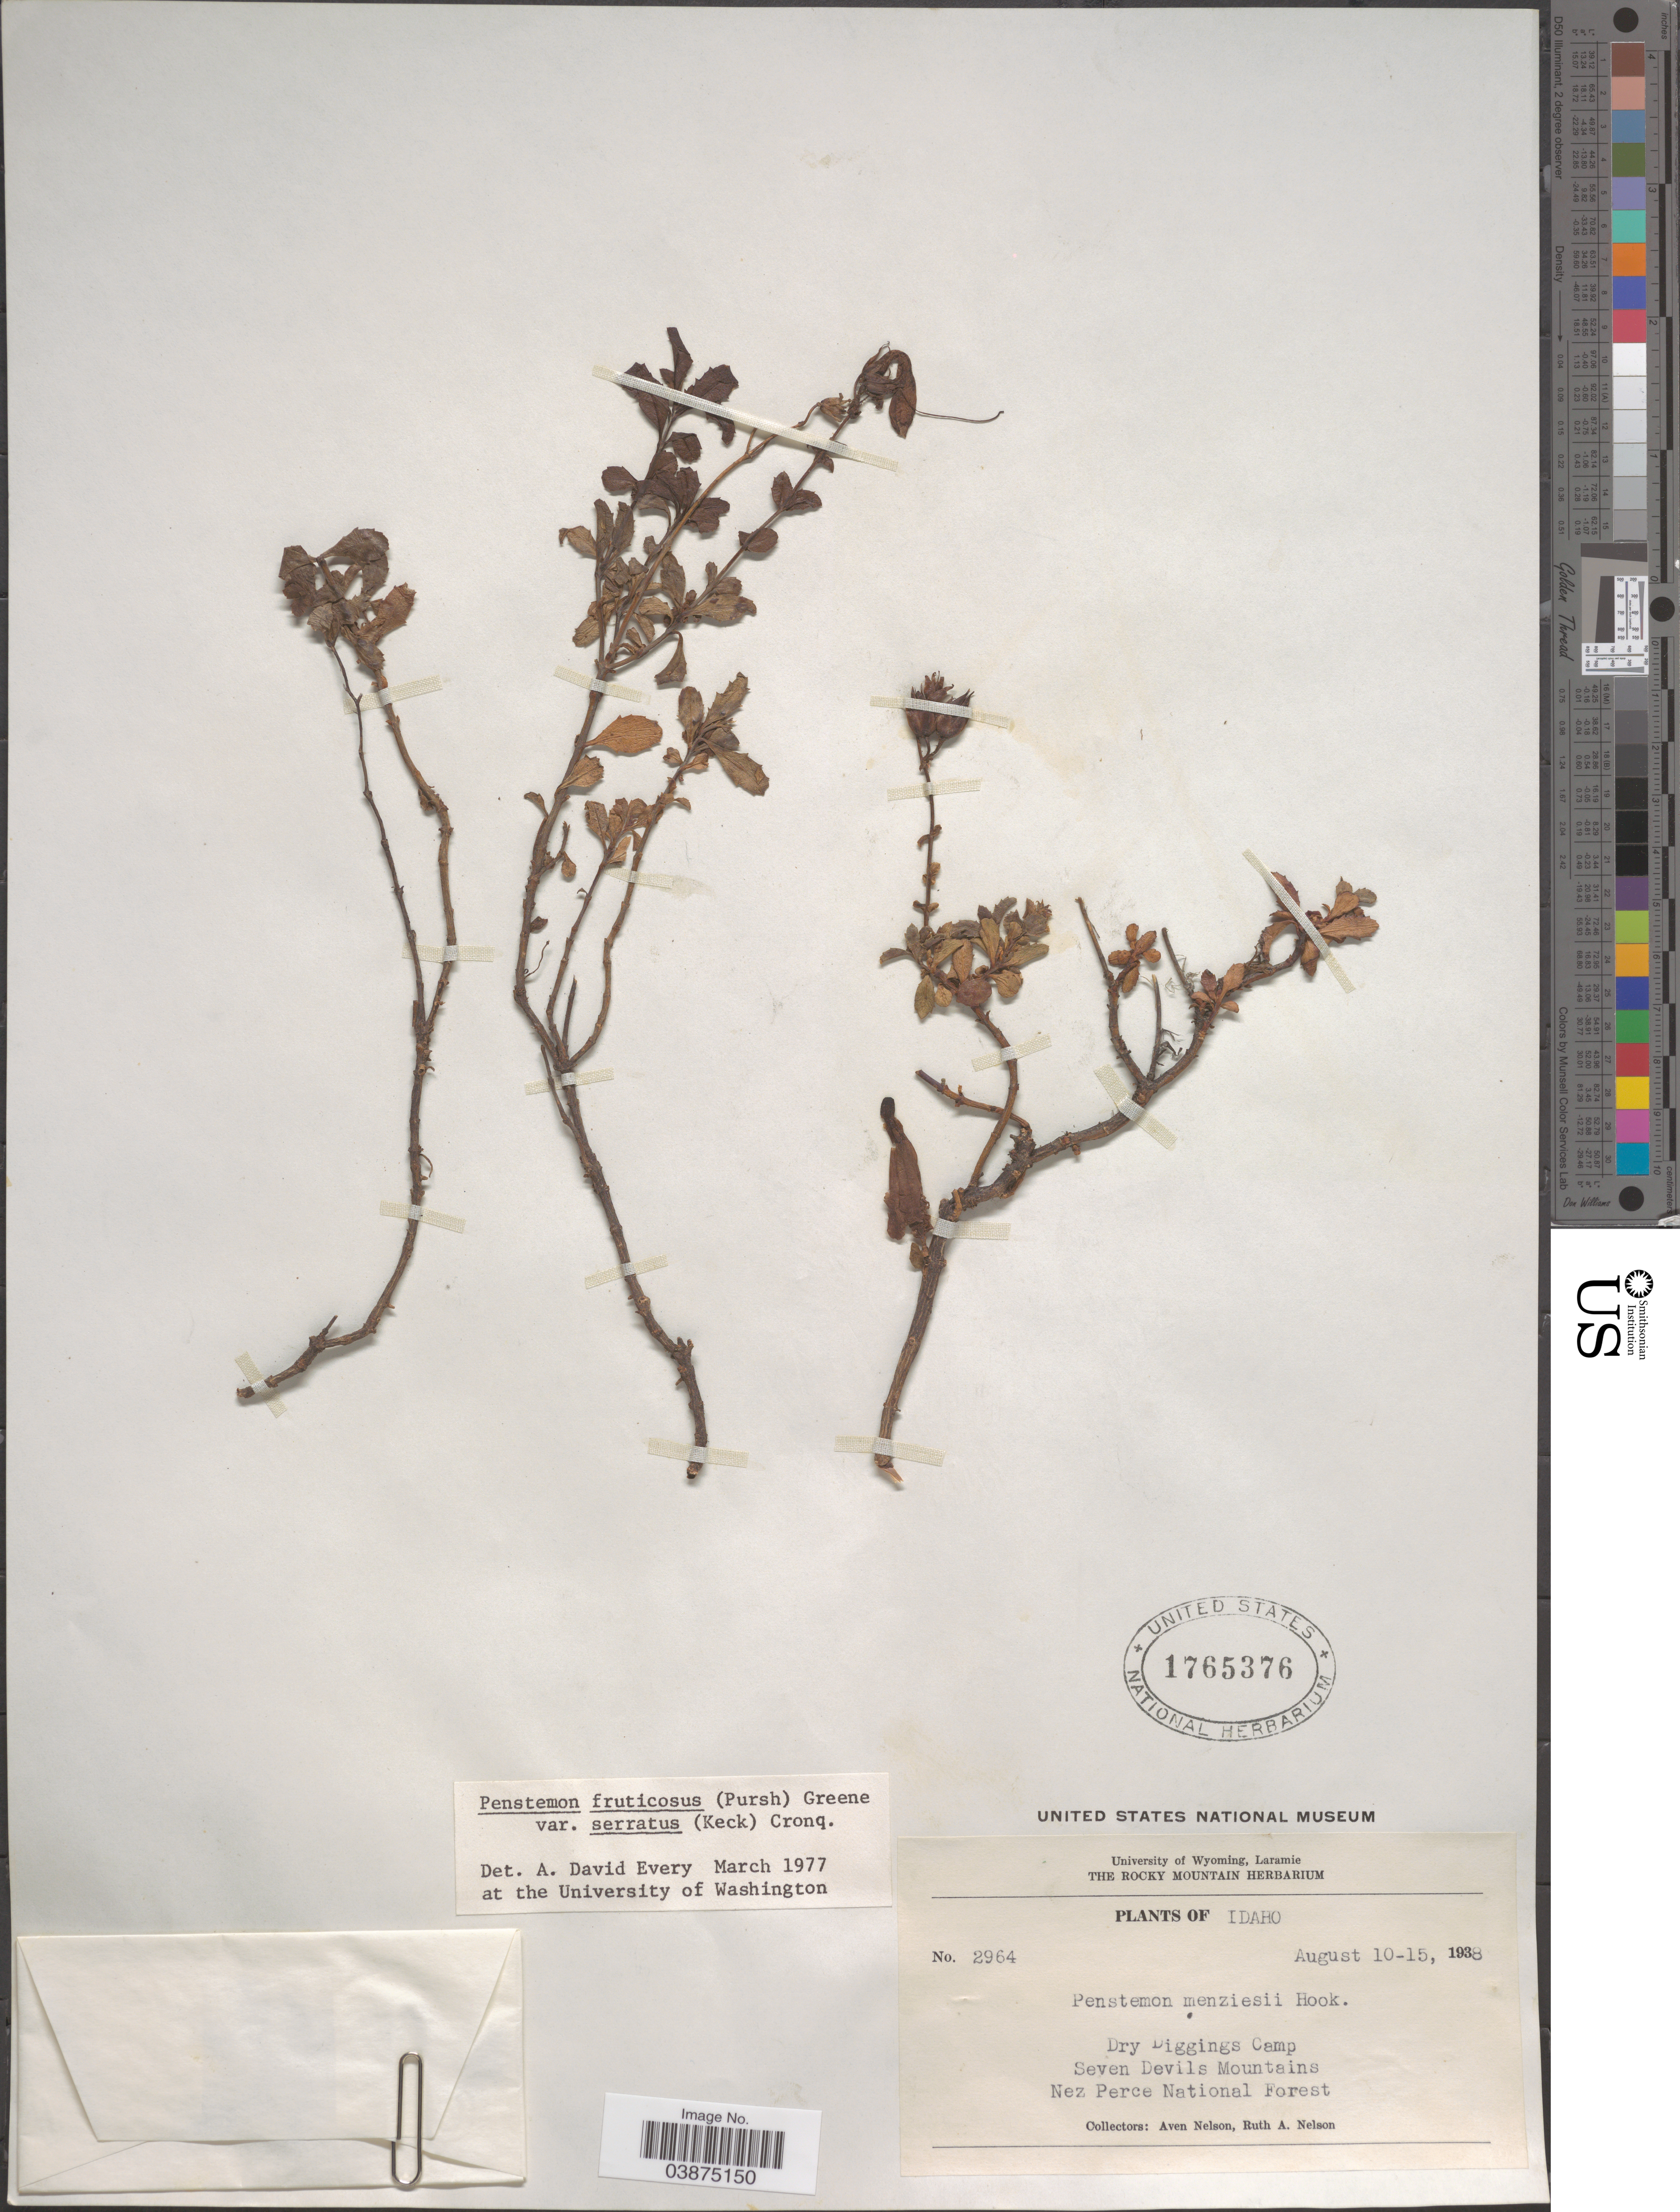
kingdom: Plantae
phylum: Tracheophyta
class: Magnoliopsida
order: Lamiales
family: Plantaginaceae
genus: Penstemon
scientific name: Penstemon fruticosus var. serratus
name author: (D.D. Keck) Cronquist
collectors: A. Nelson & R. A. Nelson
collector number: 2964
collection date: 1938-08-10/1938-08-15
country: United States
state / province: Idaho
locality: Dry Diggings Camp. Seven Devils Mountains. Nez Perce National Forest.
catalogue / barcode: US 1765376